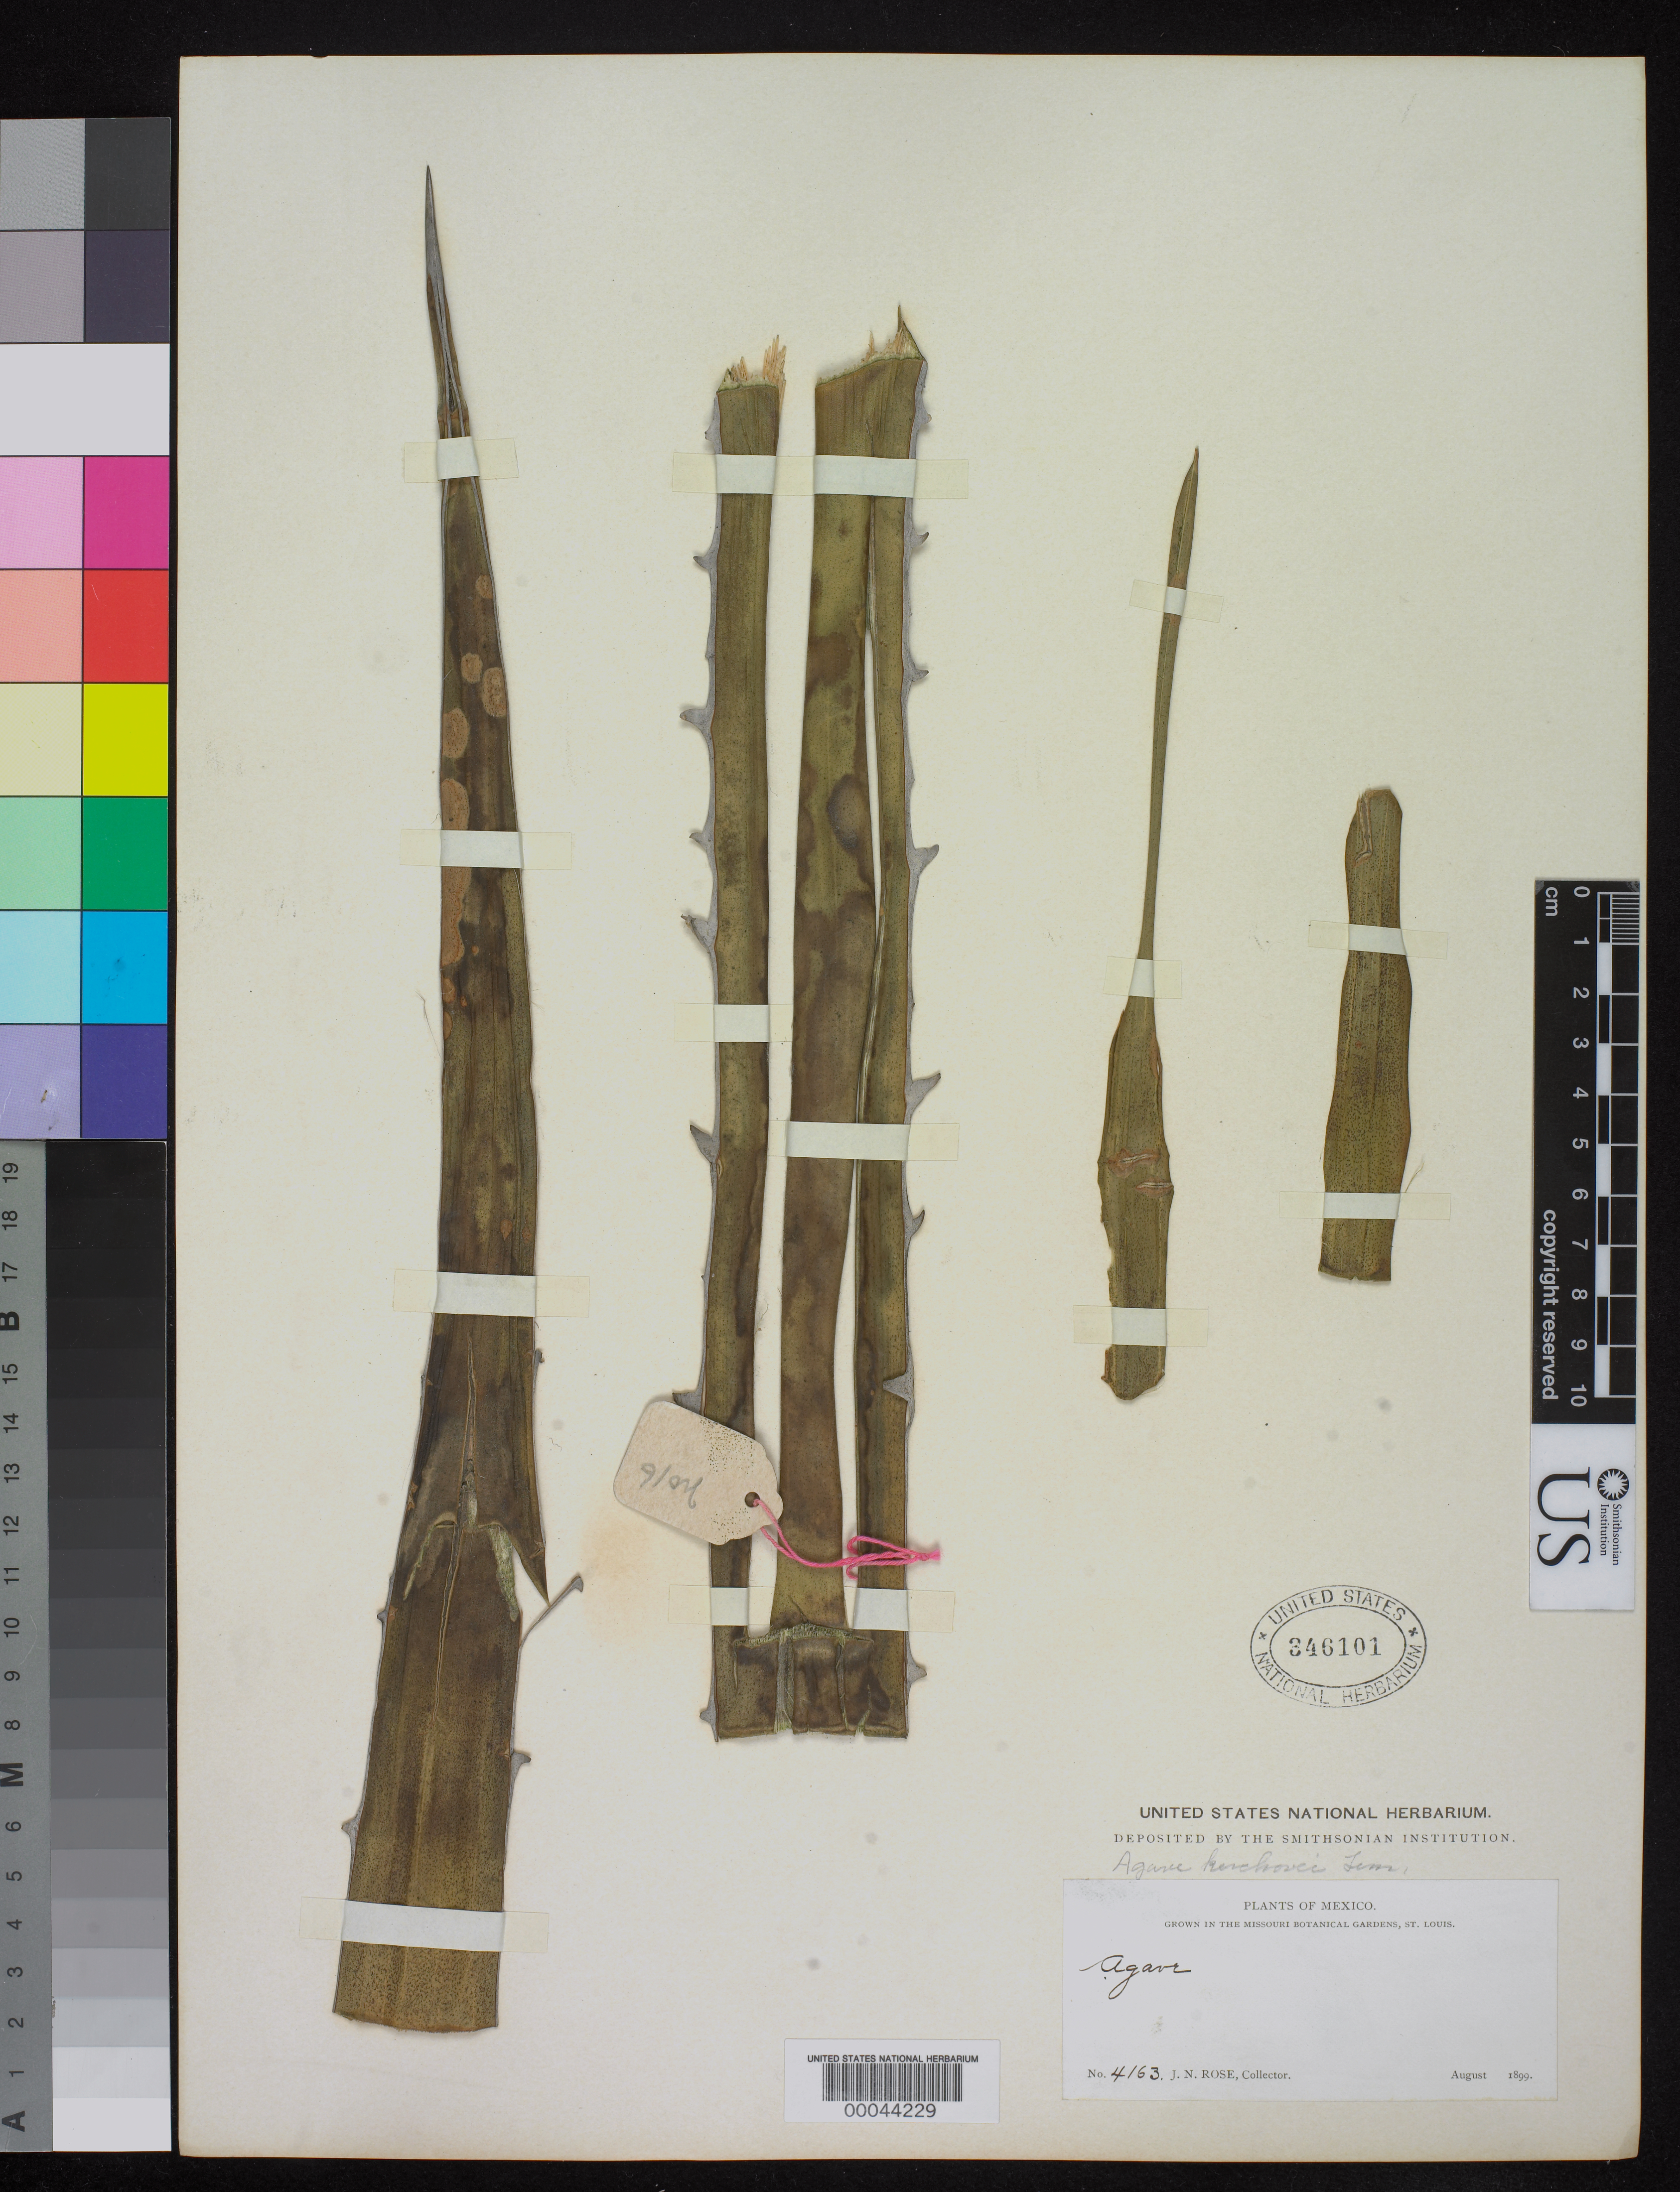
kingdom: Plantae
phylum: Tracheophyta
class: Liliopsida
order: Asparagales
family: Asparagaceae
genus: Agave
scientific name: Agave kerchovei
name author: Lem.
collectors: J. N. Rose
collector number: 4163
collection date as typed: Aug 1899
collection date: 1899-08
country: Mexico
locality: E of Monserrat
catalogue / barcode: US 346101